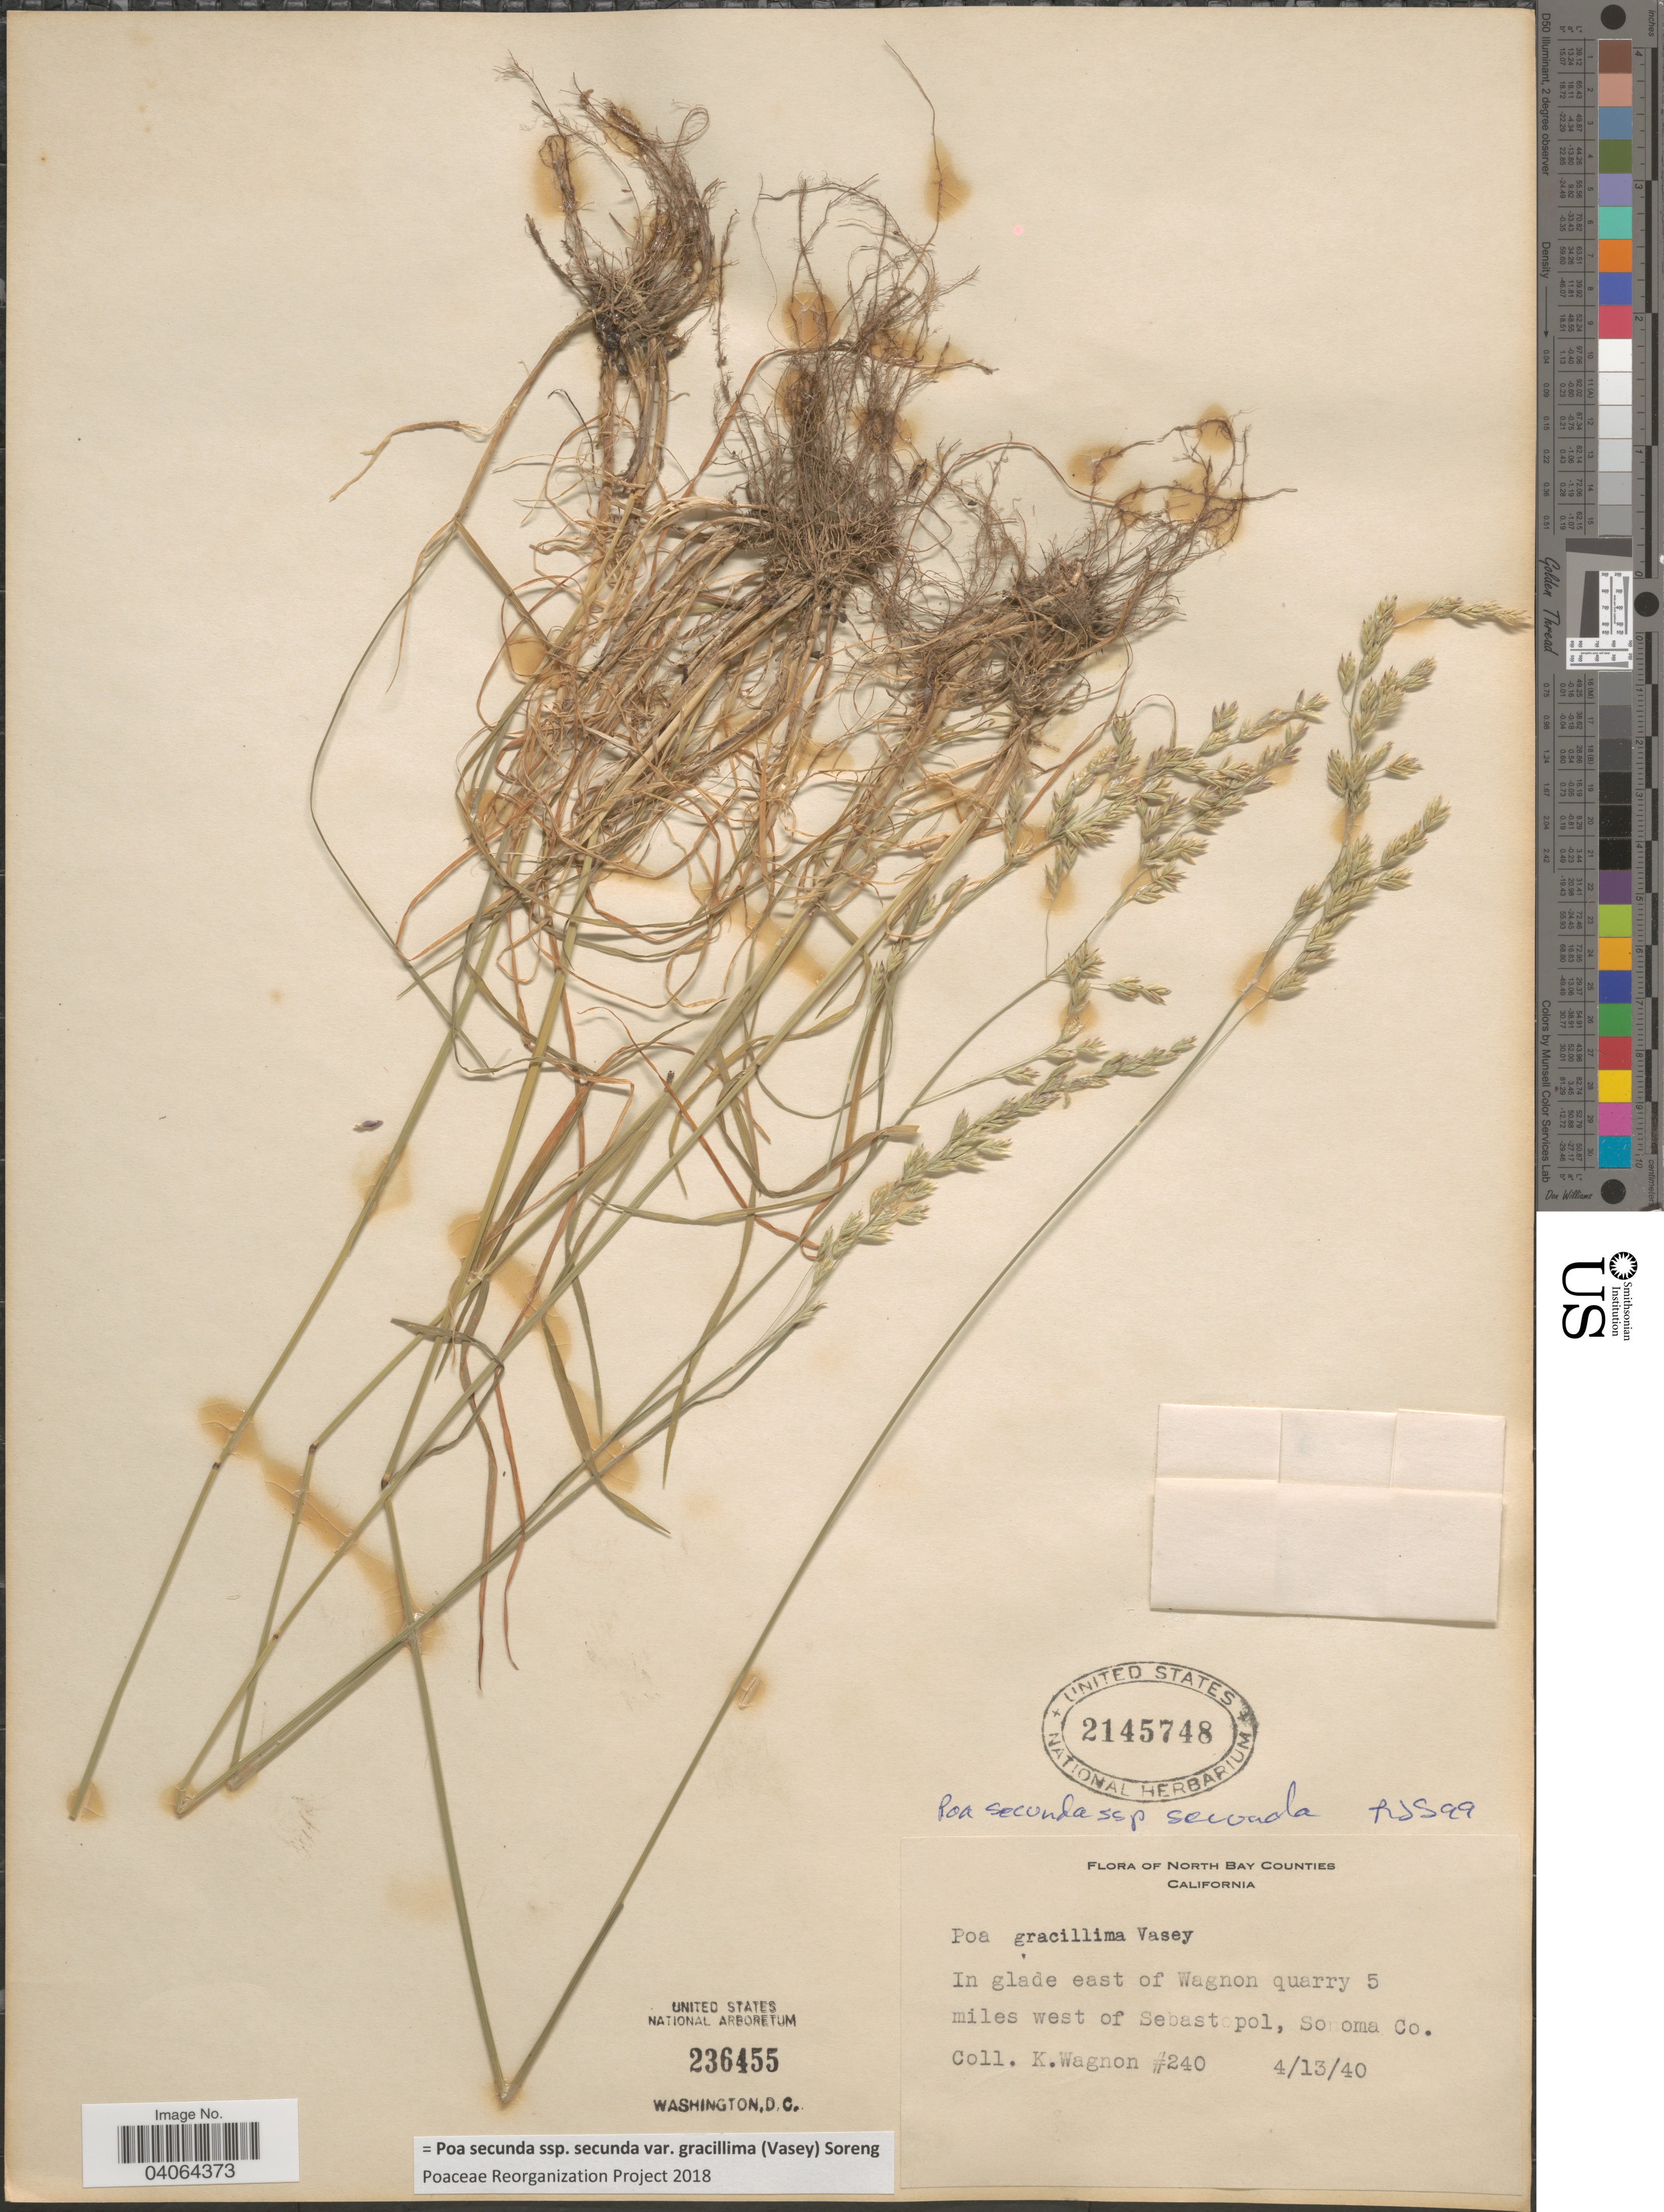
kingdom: Plantae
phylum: Tracheophyta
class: Liliopsida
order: Poales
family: Poaceae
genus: Poa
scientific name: Poa secunda subsp. secunda var. gracillima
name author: (Vasey) Soreng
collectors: K. Wagnon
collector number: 240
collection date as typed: Transcribed d/m/y: 13/4/40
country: United States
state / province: California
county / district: Sonoma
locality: North Bay Counties. In glase east of Wagnon quarry 5 miles west of Sebastopol, Sonoma Co.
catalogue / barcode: US 2145748